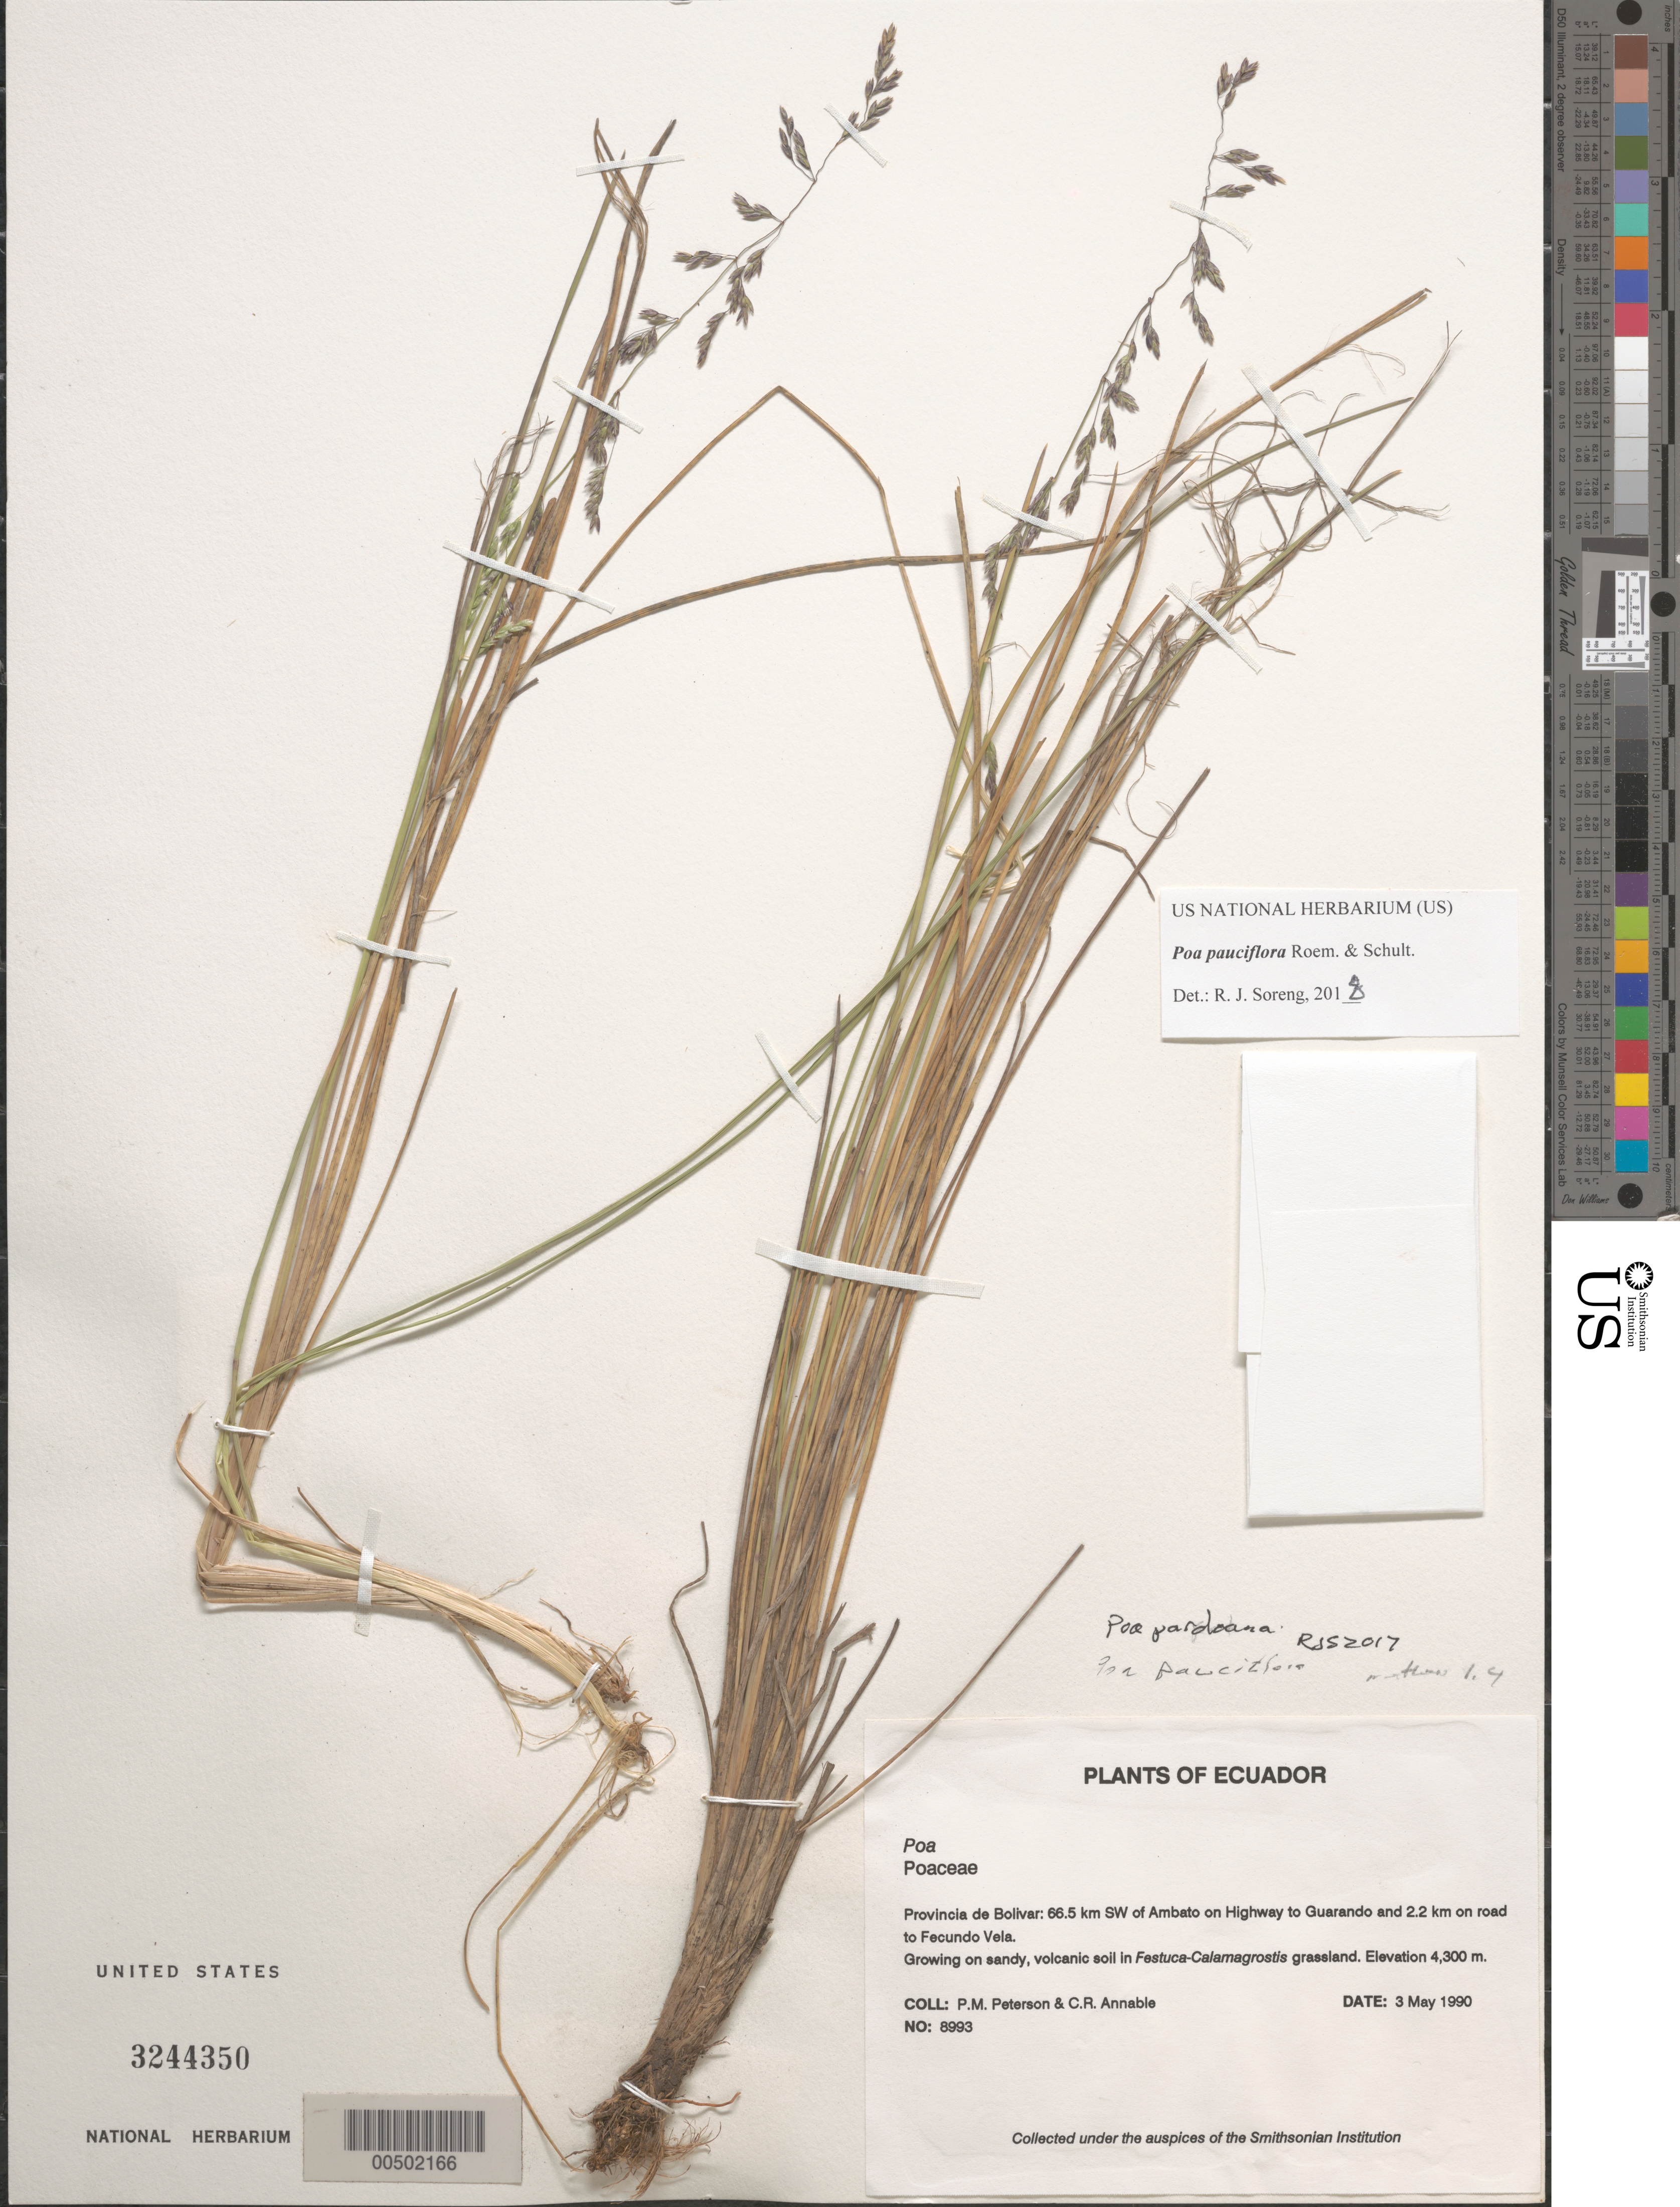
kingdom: Plantae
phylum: Tracheophyta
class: Liliopsida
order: Poales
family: Poaceae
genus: Poa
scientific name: Poa pauciflora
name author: Roem. & Schult.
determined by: Soreng, Robert J., Research Associate (BOT), Smithsonian Institution - National Museum of Natural History (UNITED STATES)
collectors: P. M. Peterson & C. R. Annable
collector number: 08993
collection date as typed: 03 May 1990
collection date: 1990-05-03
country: Ecuador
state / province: Bolívar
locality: Provincia de Bolivar: 66.5 km SW of Ambato on Highway to Guaranda and 2.2 km on road to Fecundo Vela.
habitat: Growing on sandy, volcanic soil in Festuca-Calamagrostis grassland.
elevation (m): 4300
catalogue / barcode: US 3244350